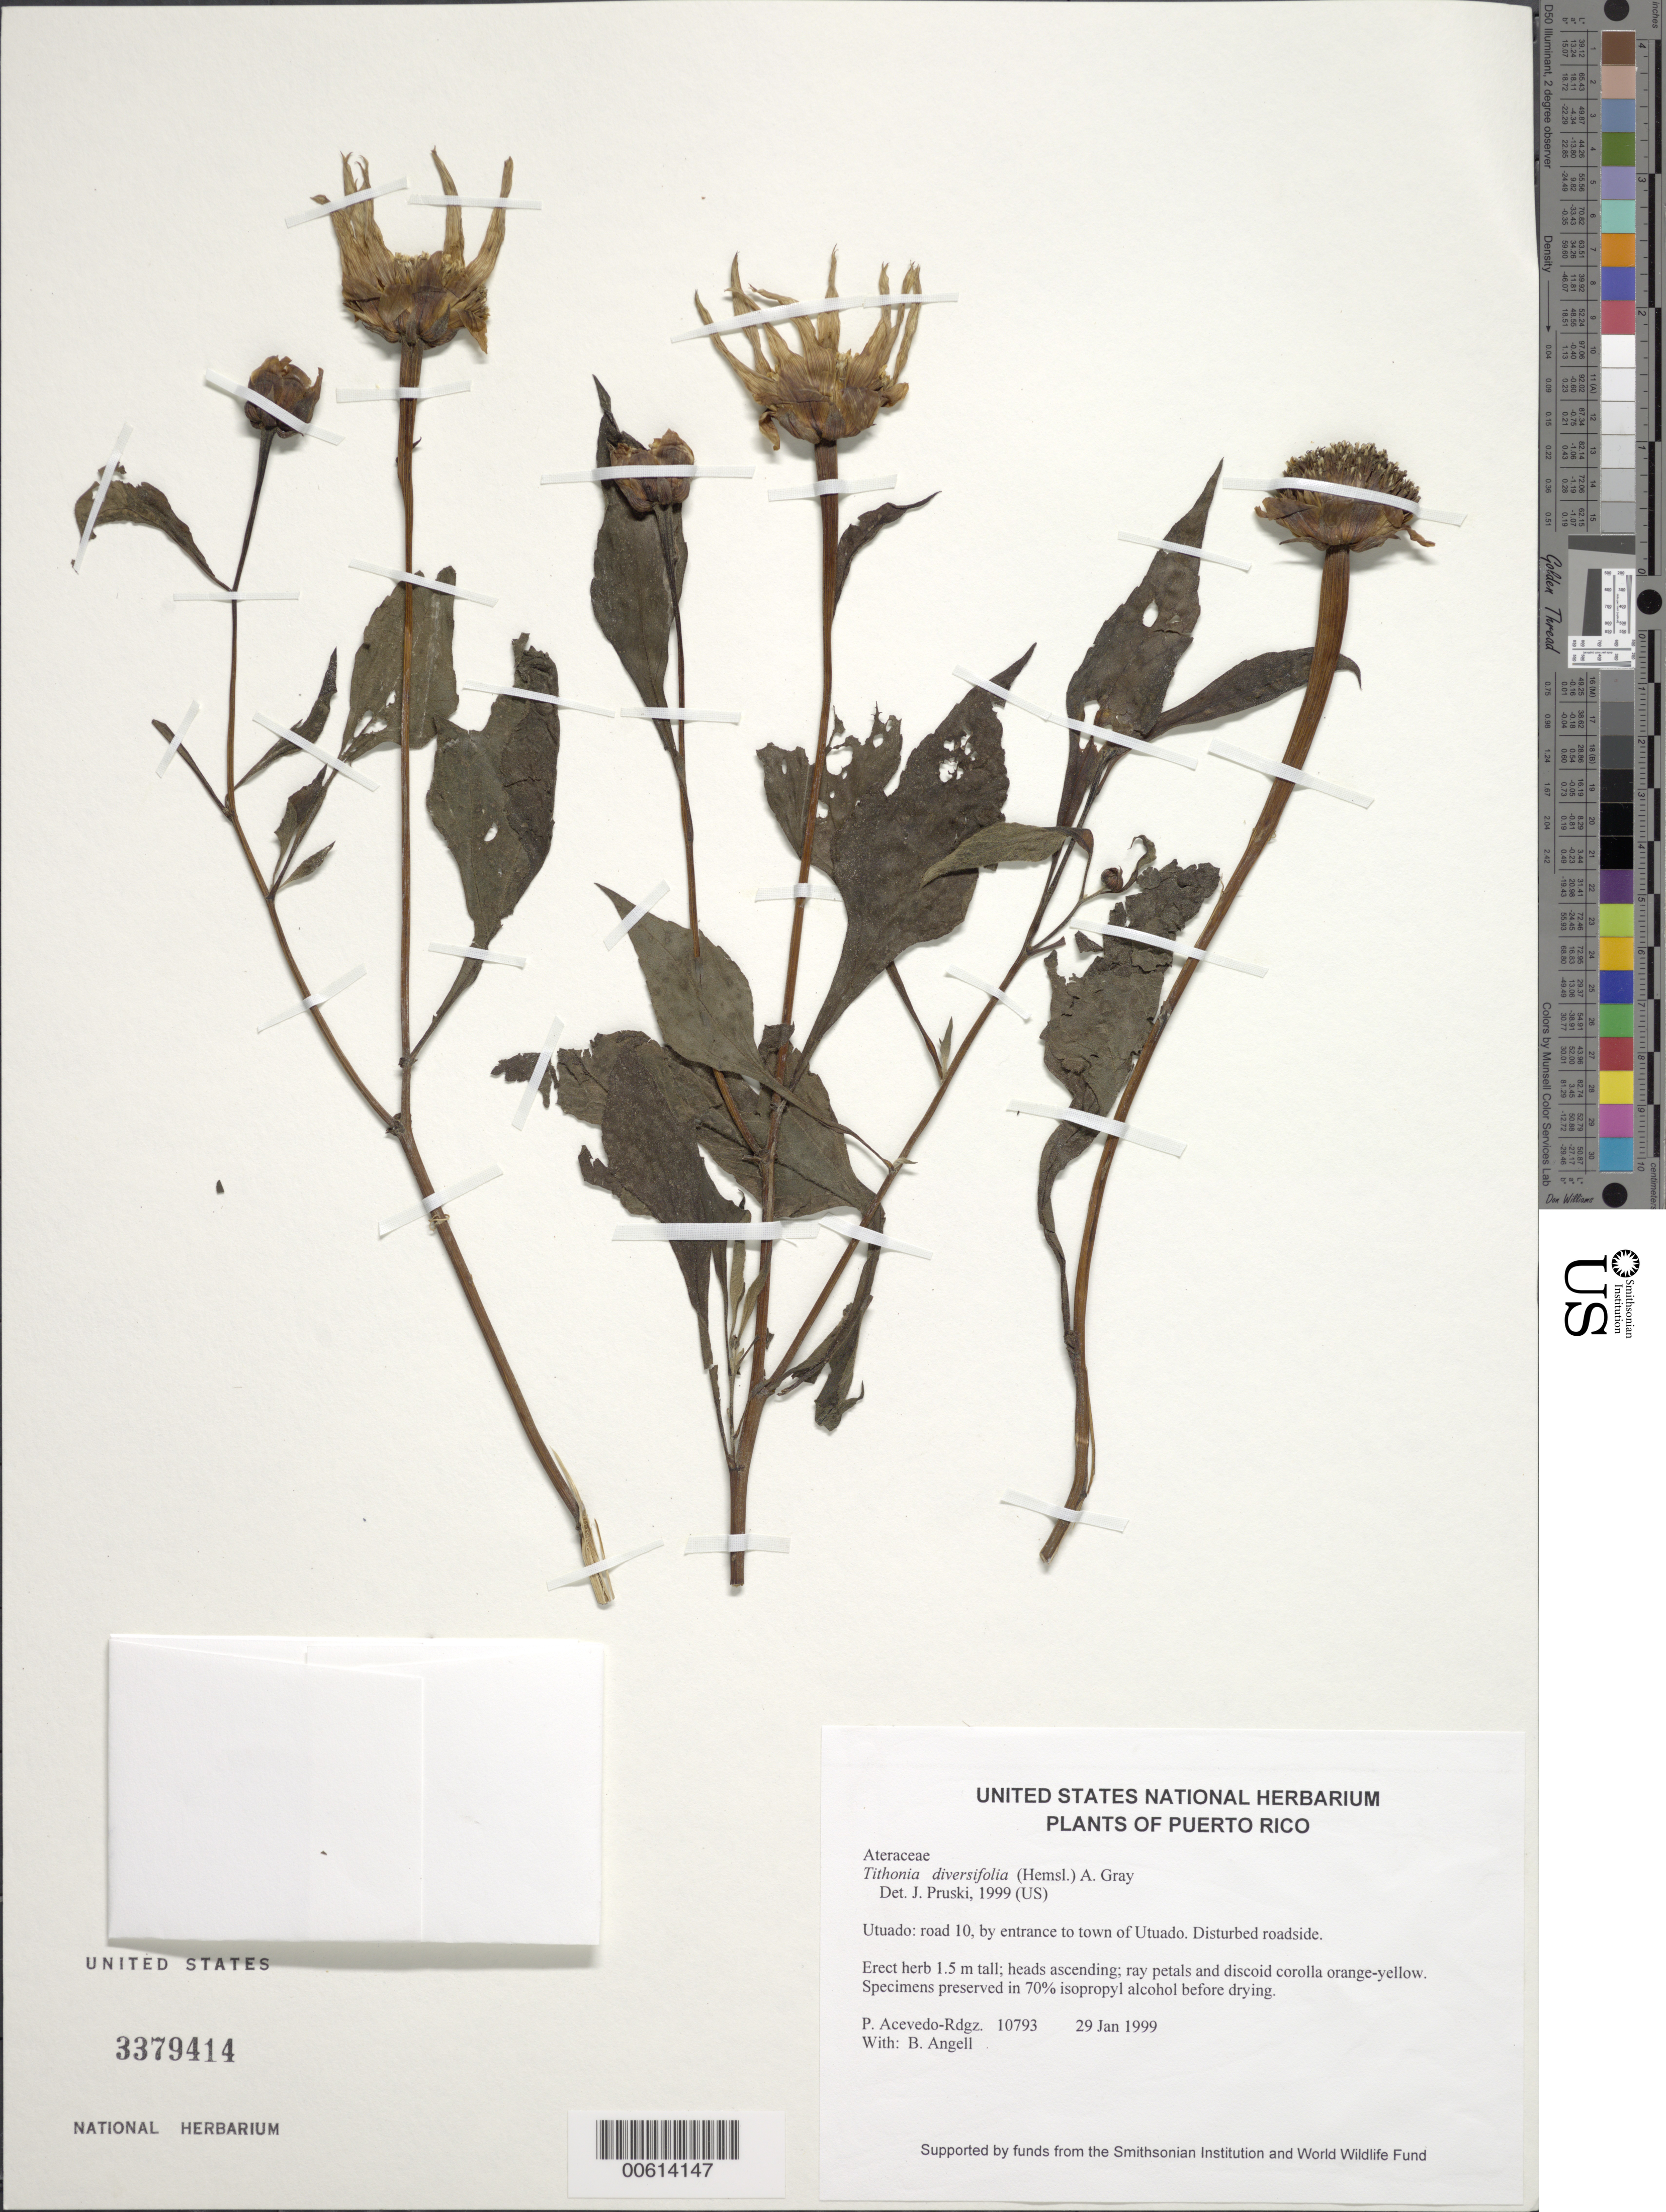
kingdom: Plantae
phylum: Tracheophyta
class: Magnoliopsida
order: Asterales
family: Asteraceae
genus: Tithonia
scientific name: Tithonia diversifolia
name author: (Hemsl.) A. Gray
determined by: Pruski, J. F.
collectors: P. Acevedo-Rodr. & Bobbi Angell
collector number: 10793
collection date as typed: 29 Jan 1999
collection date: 1999-01-29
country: Puerto Rico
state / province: Utuado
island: Puerto Rico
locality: Utuado: road 10, by entrance to town of Utuado.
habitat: Disturbed roadside.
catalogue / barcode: US 3379414